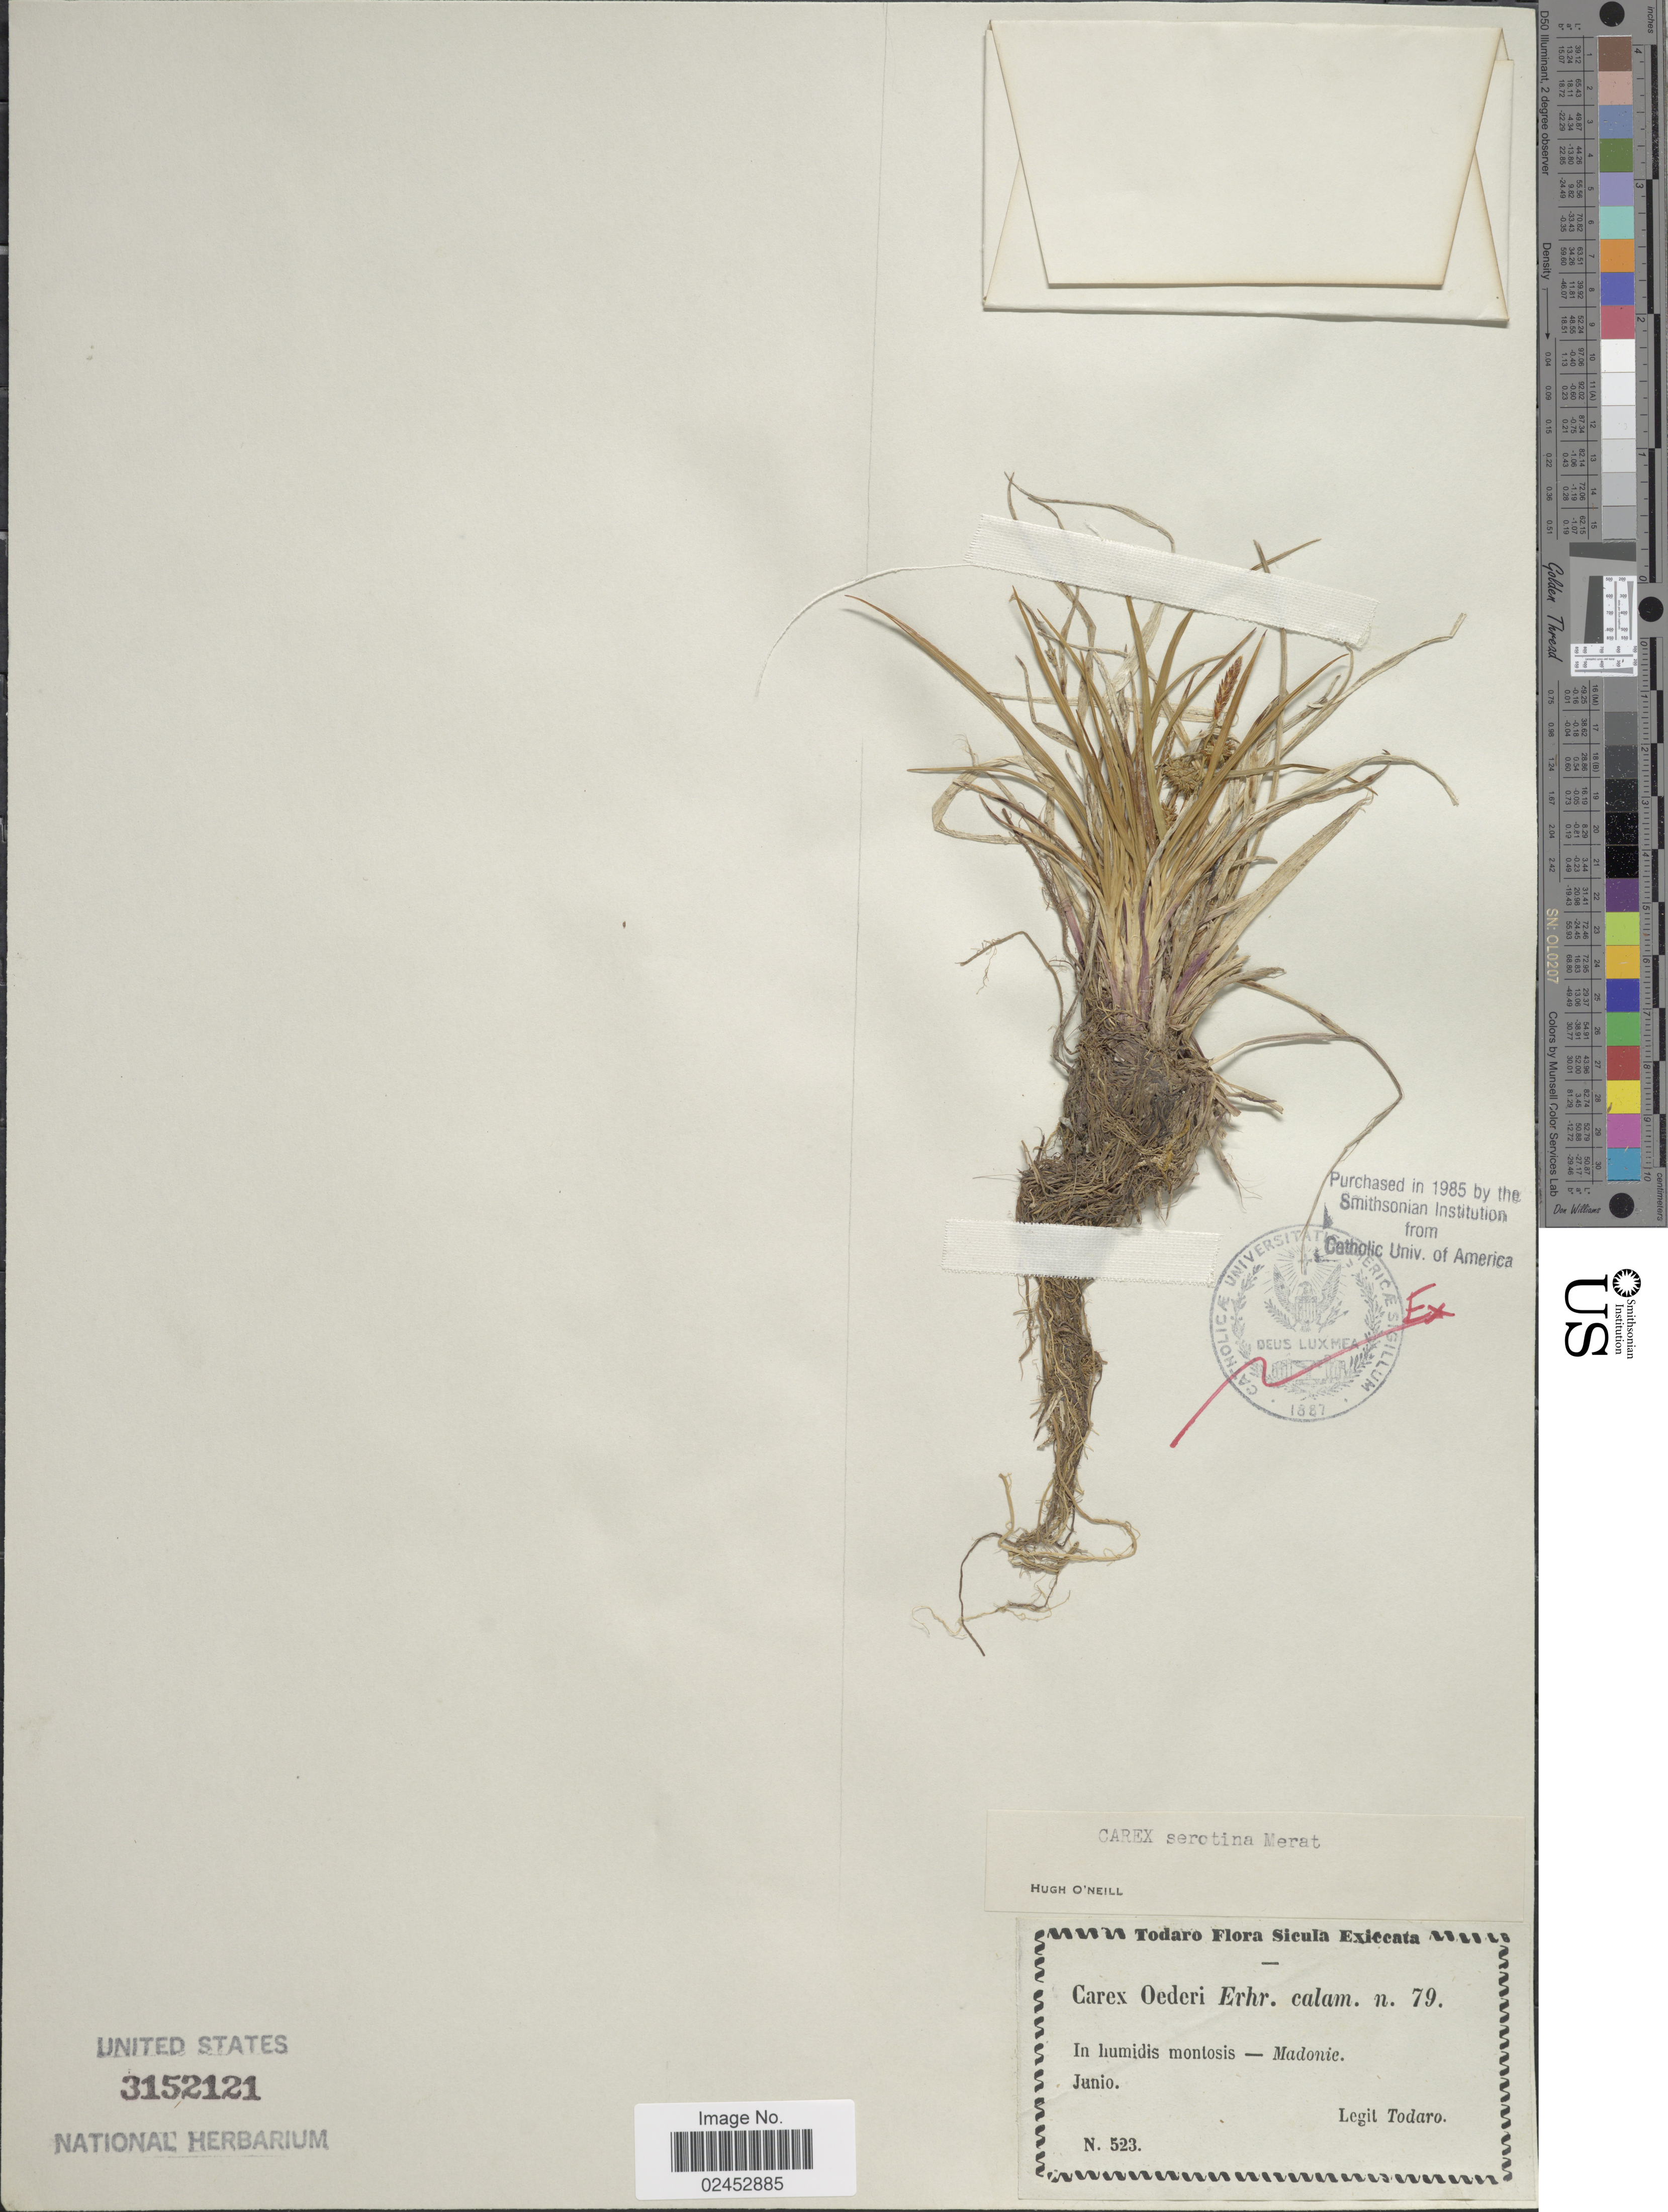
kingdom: Plantae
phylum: Tracheophyta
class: Liliopsida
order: Poales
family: Cyperaceae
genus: Carex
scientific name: Carex oederi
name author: Retz.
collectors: Todaro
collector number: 523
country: Italy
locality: Sicula, In humidis montosis - Madonie.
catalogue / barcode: US 3152121